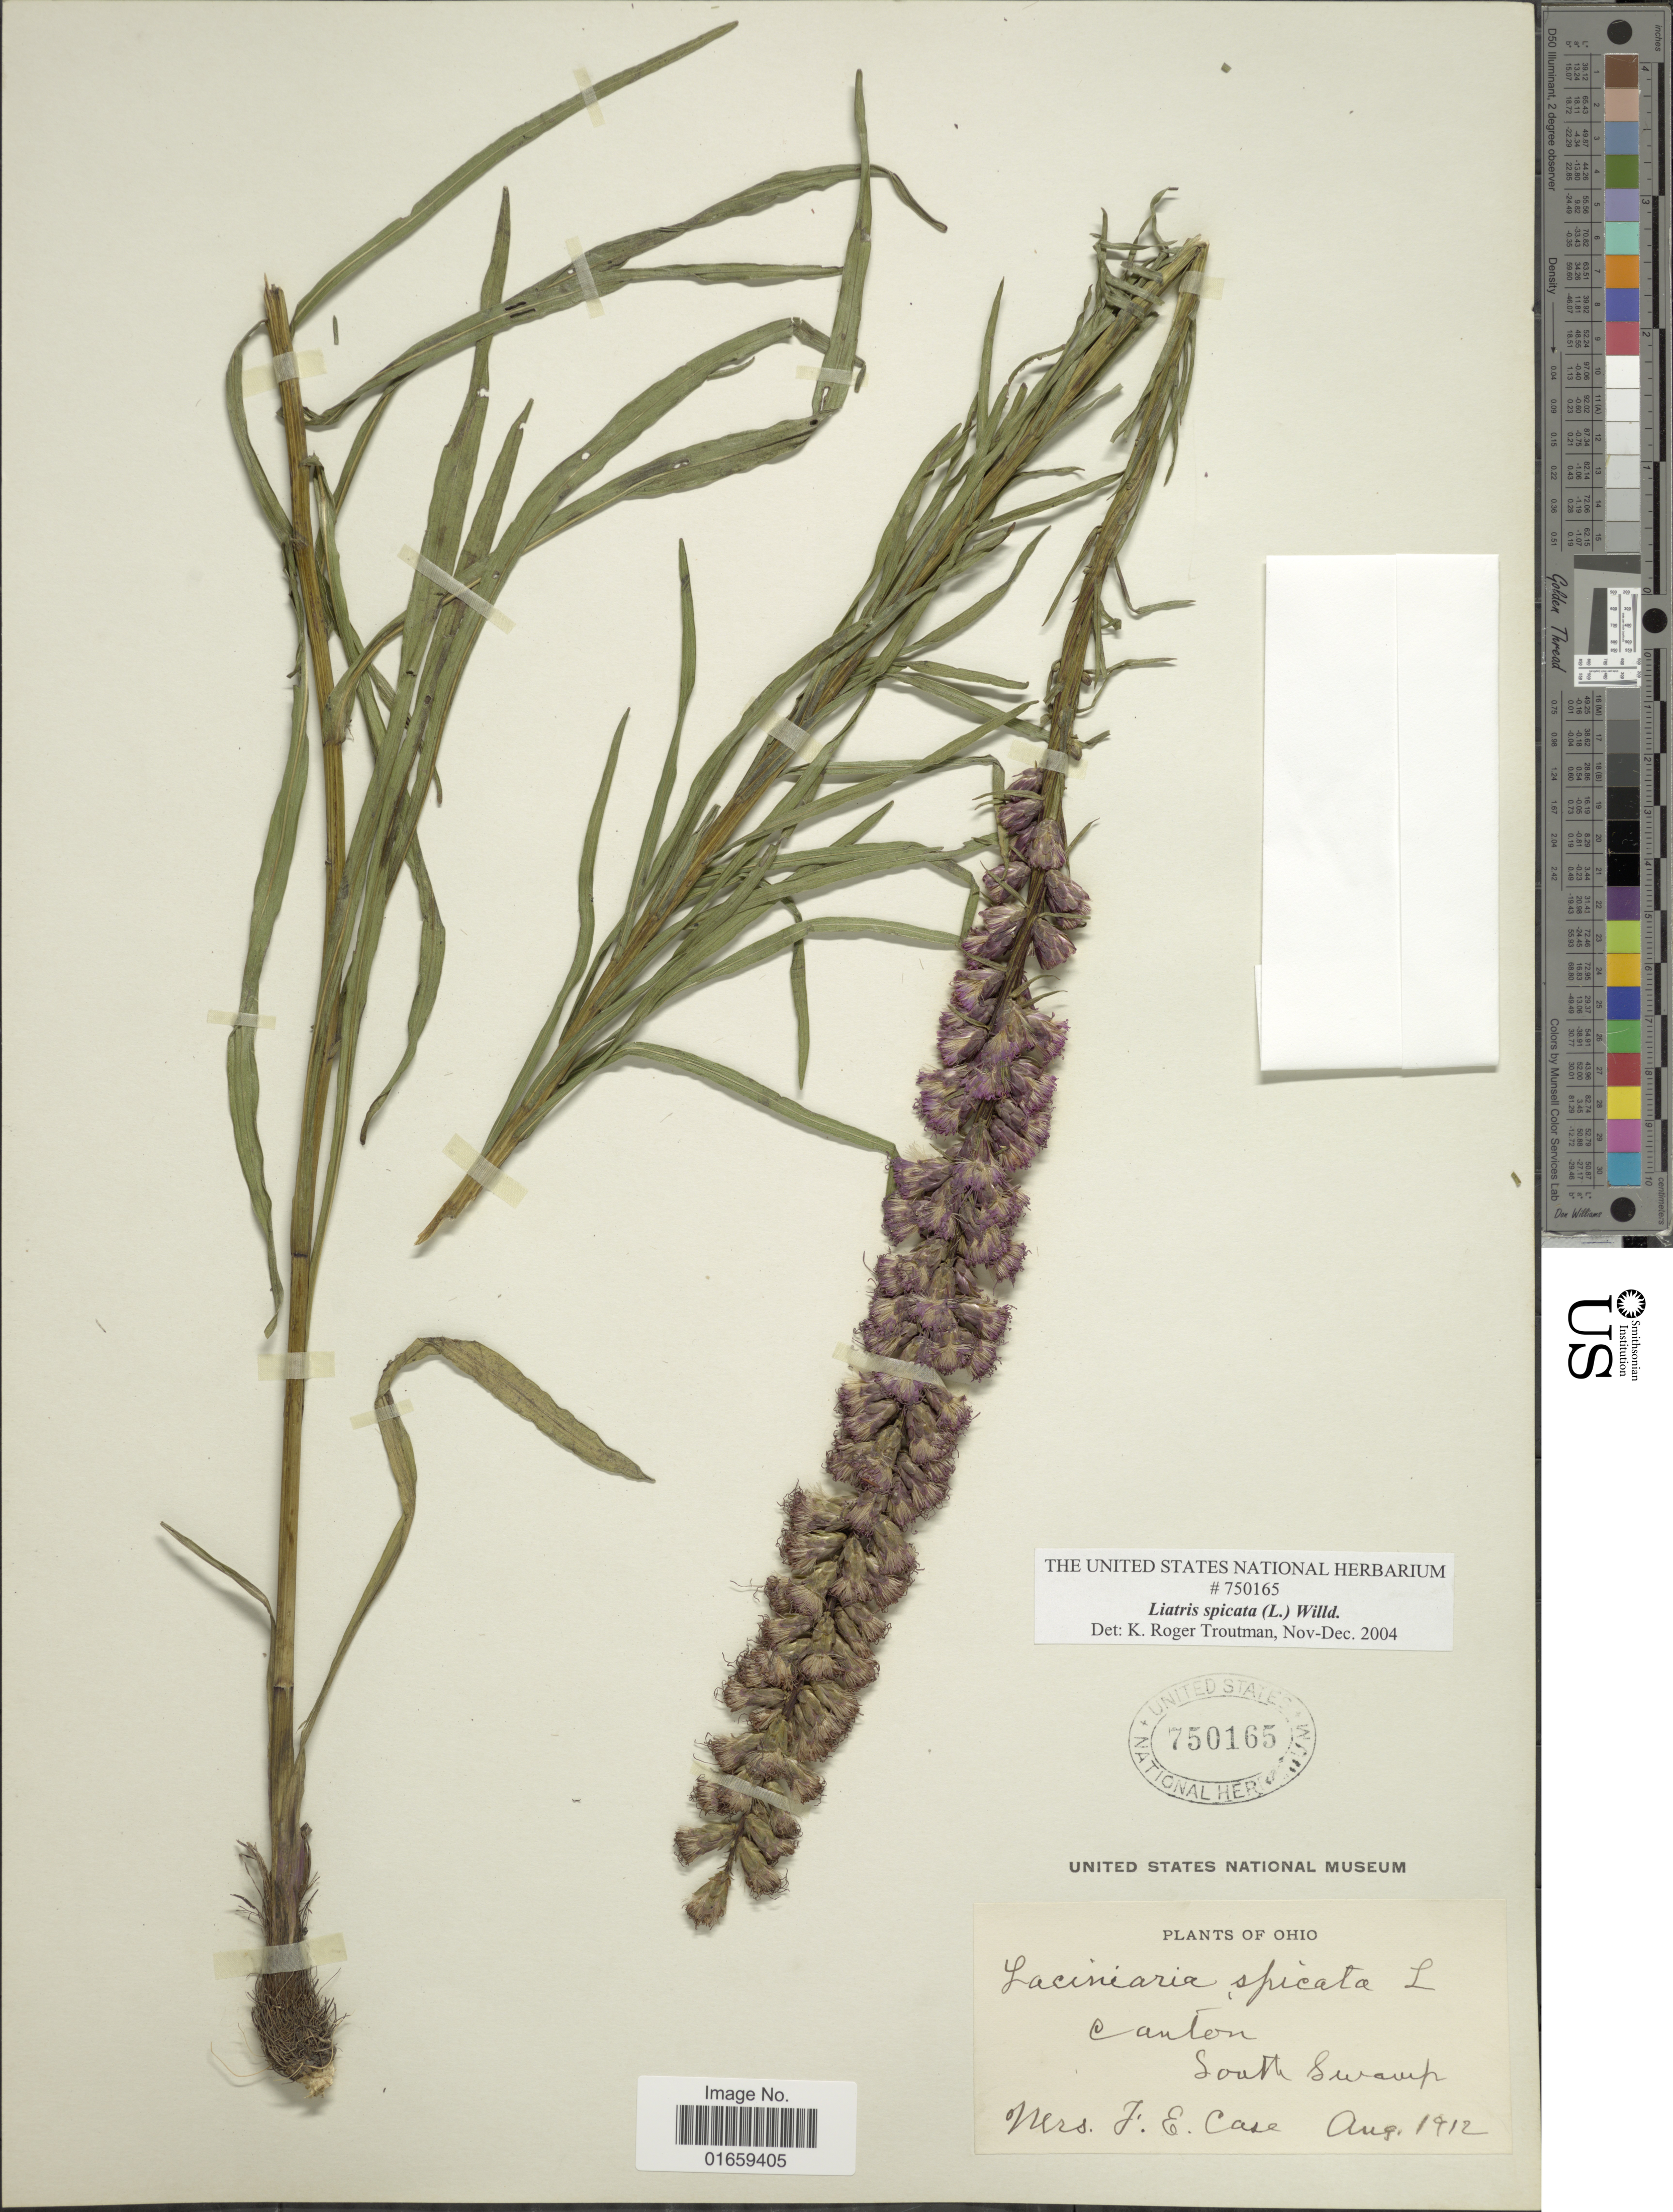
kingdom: Plantae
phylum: Tracheophyta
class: Magnoliopsida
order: Asterales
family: Asteraceae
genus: Liatris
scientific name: Liatris spicata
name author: (L.) Willd.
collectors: J. Case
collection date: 1912-08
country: United States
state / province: Ohio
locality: Canton, South Swamp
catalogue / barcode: US 750165